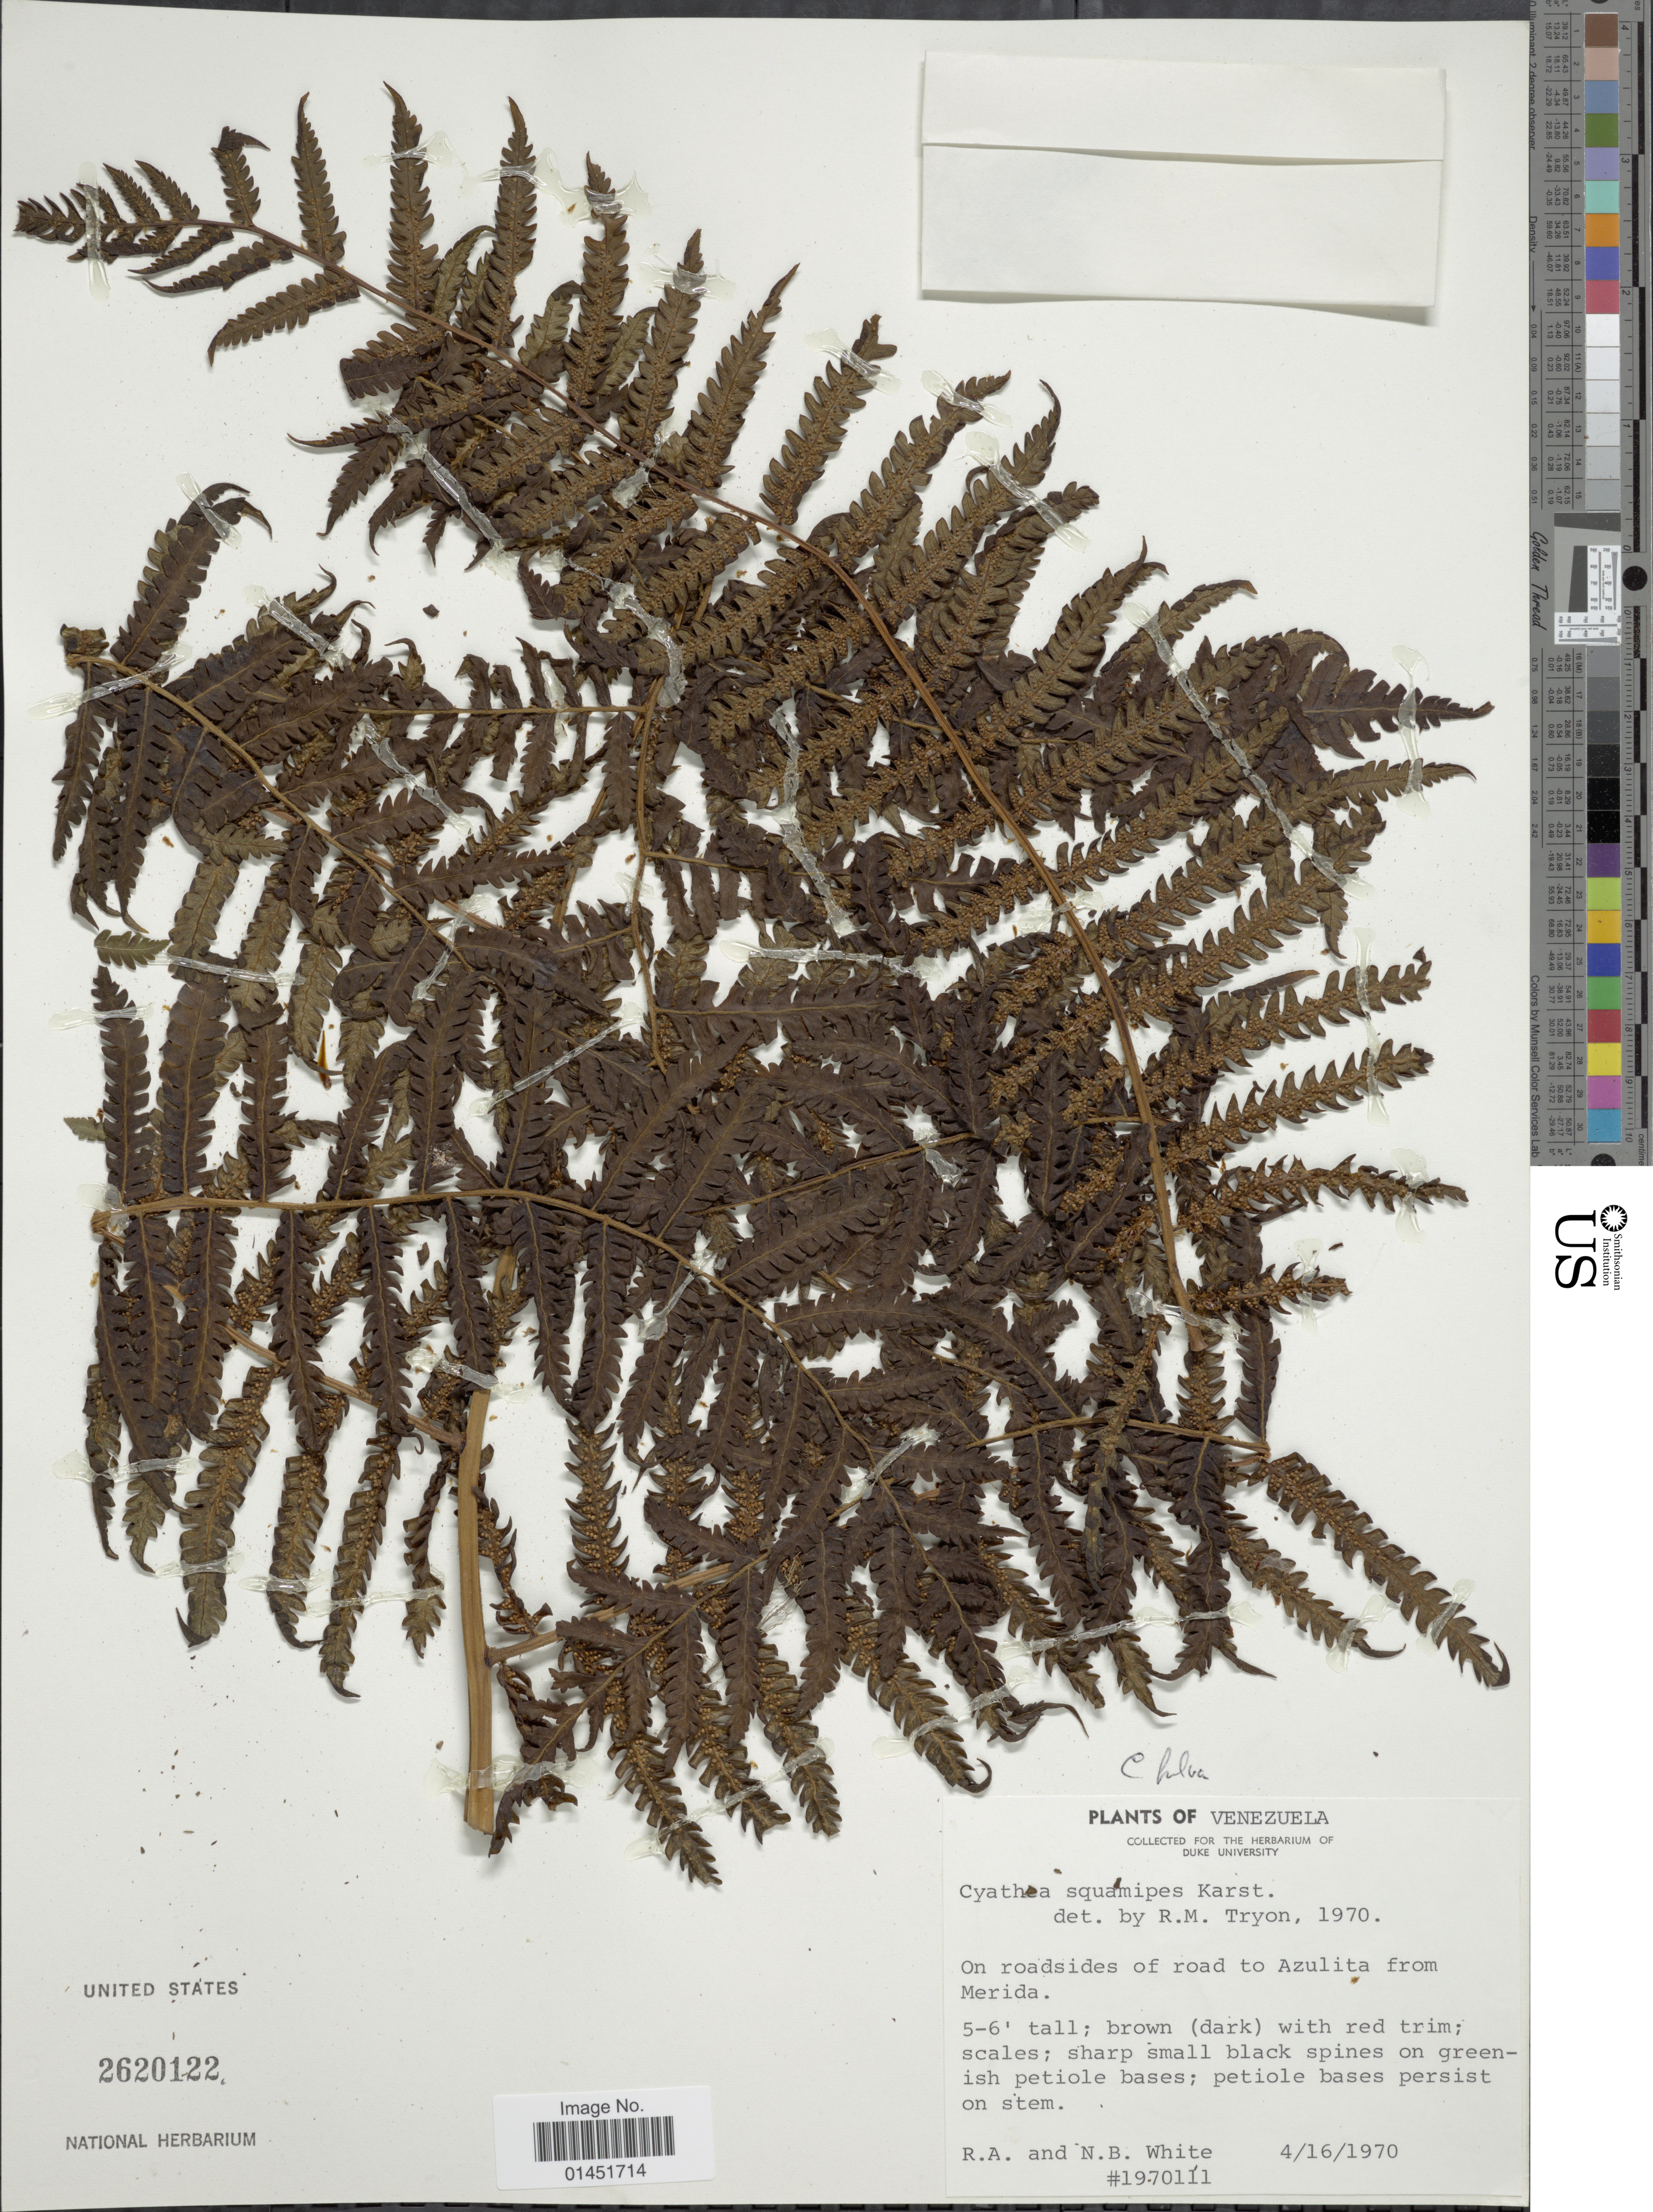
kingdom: Plantae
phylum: Tracheophyta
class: Polypodiopsida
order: Cyatheales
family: Cyatheaceae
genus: Cyathea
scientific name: Cyathea fulva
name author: (M. Martens & Galeotti) Fée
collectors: R. A. White & N. White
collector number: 19-70111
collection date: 1970-04-16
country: Venezuela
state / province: Mérida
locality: On roadsides of road to Azulita from Merida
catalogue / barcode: US 2620122